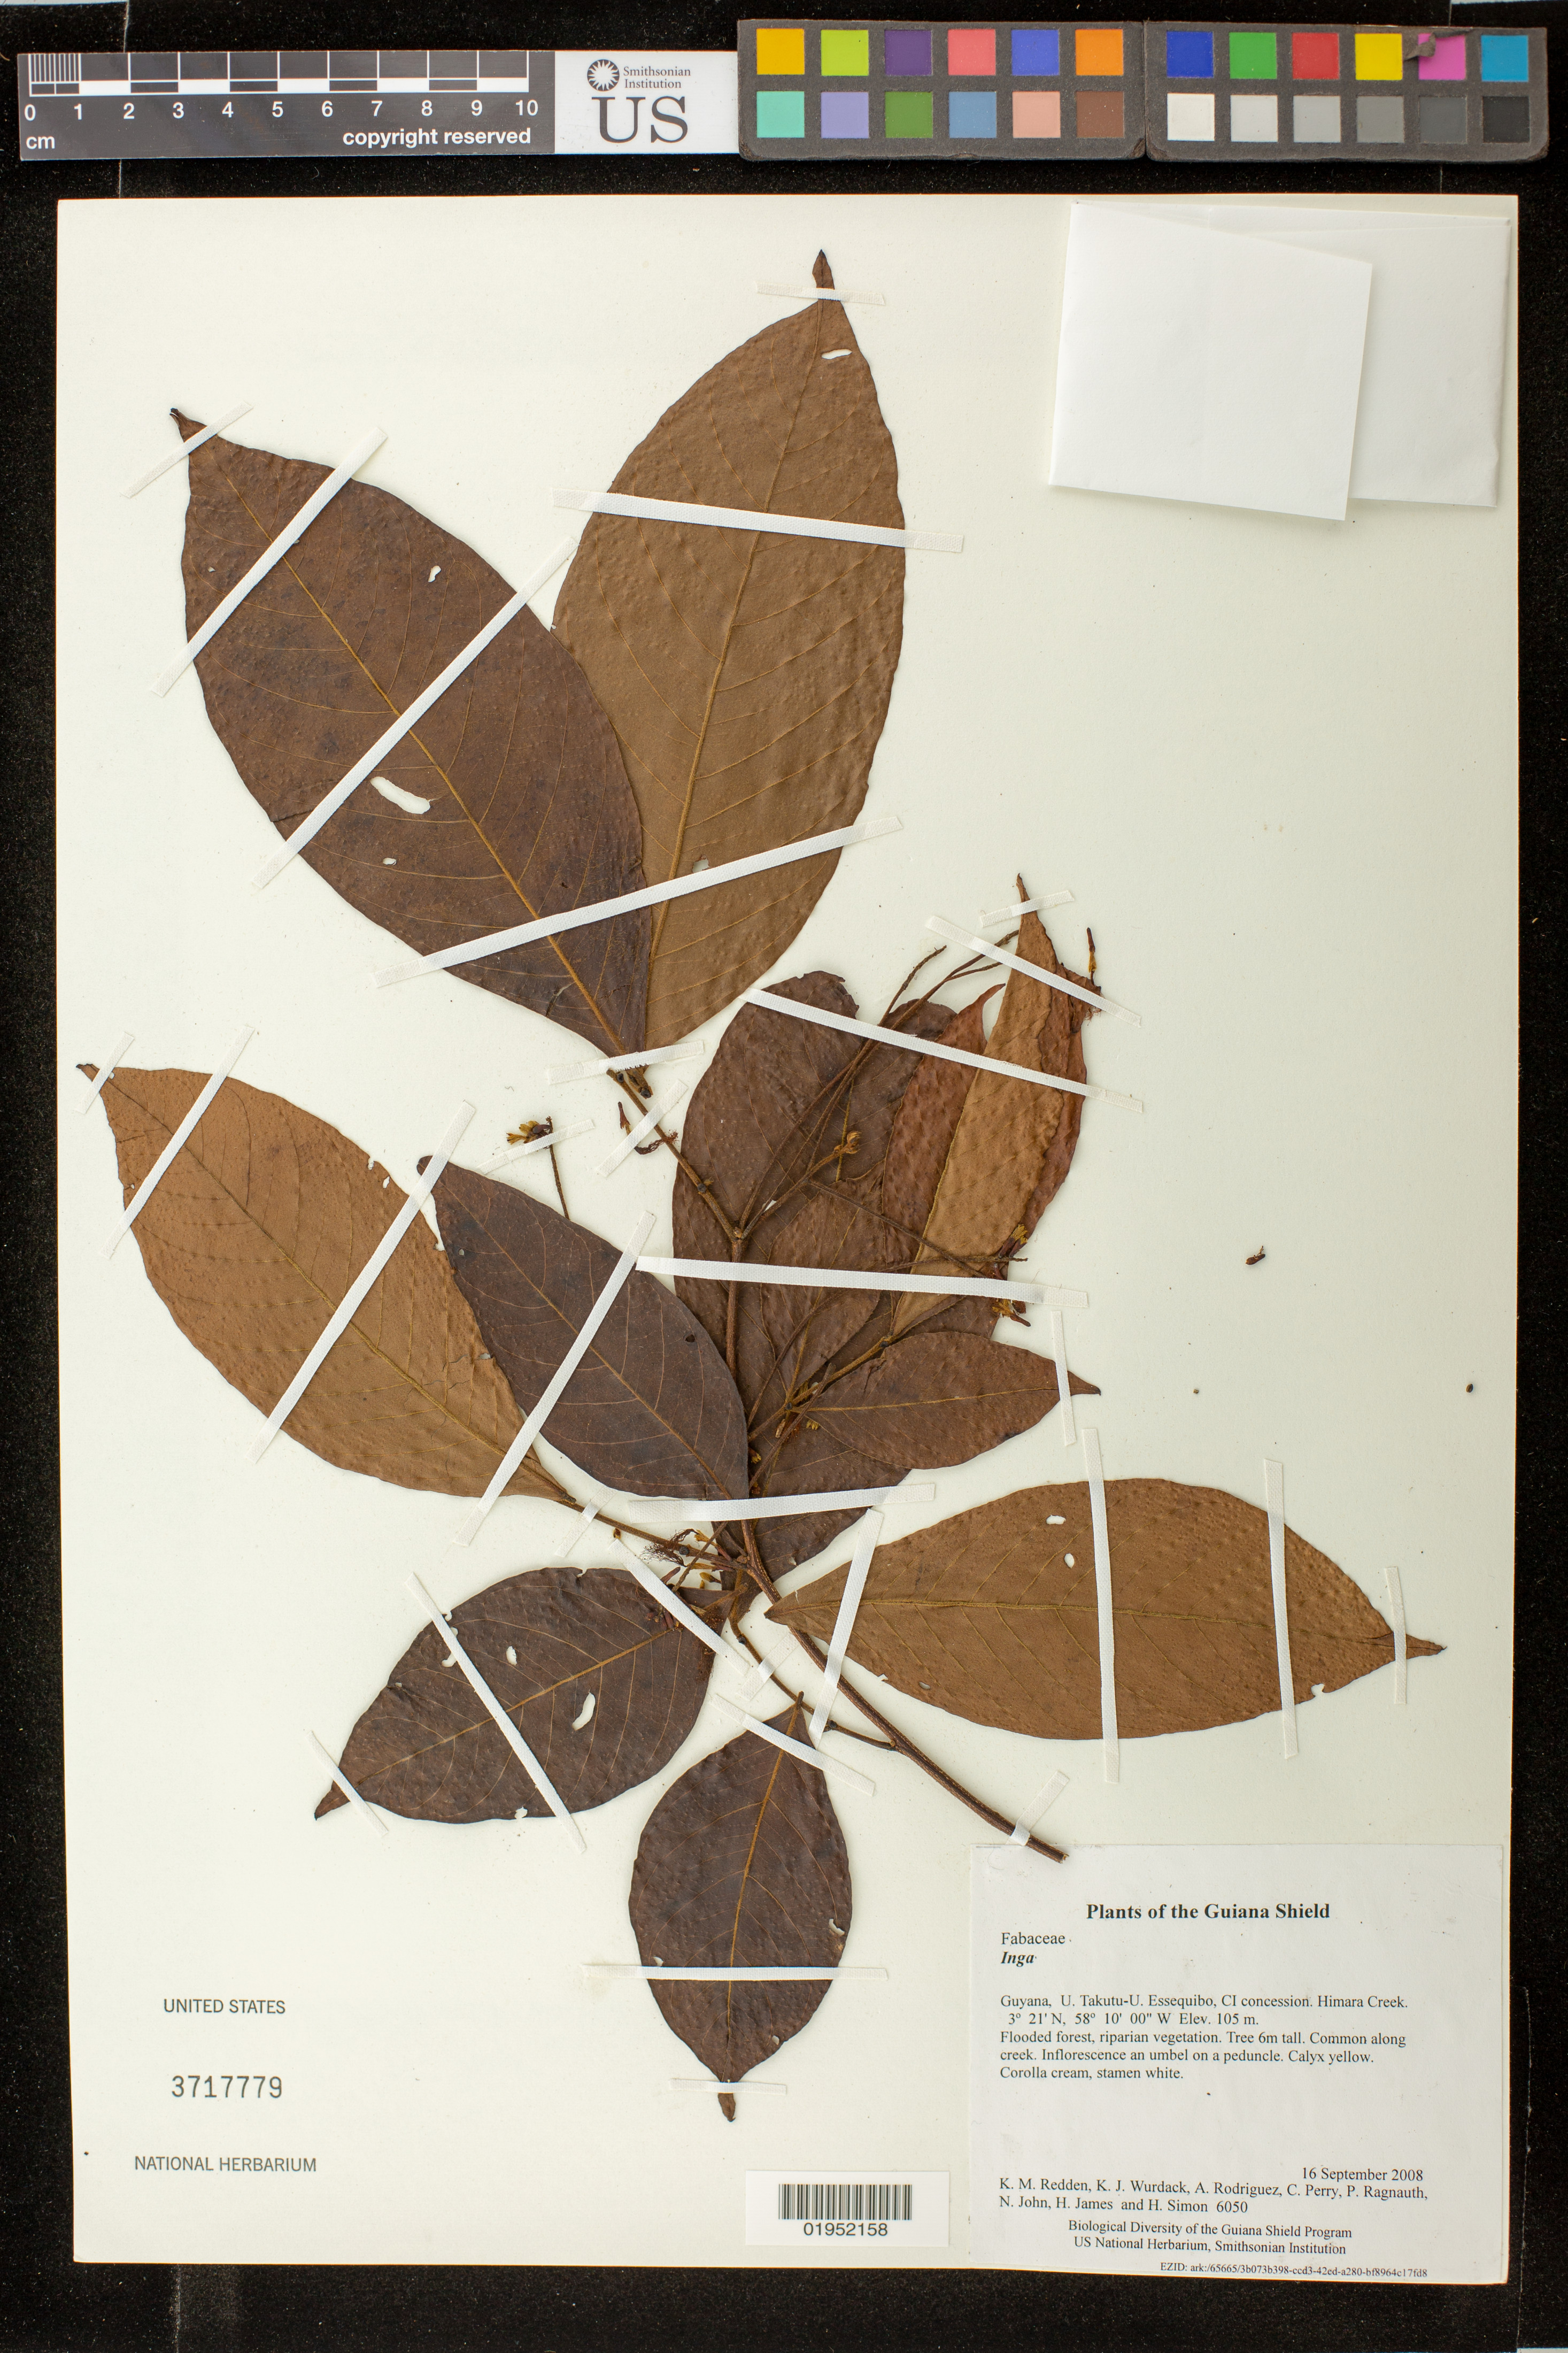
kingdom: Plantae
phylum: Tracheophyta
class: Magnoliopsida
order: Fabales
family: Fabaceae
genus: Inga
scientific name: Inga sp.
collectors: K. M. Redden, K. Wurdack, A. Rodriguez, C. Perry, P. Ragnauth, N. John, H. James & H. Simon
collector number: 6050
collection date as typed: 16 September 2008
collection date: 2008-09-16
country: Guyana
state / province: U. Takutu-U. Essequibo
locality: CI concession. Himara Creek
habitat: Flooded forest, riparian vegetation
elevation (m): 105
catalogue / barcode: US 3717779